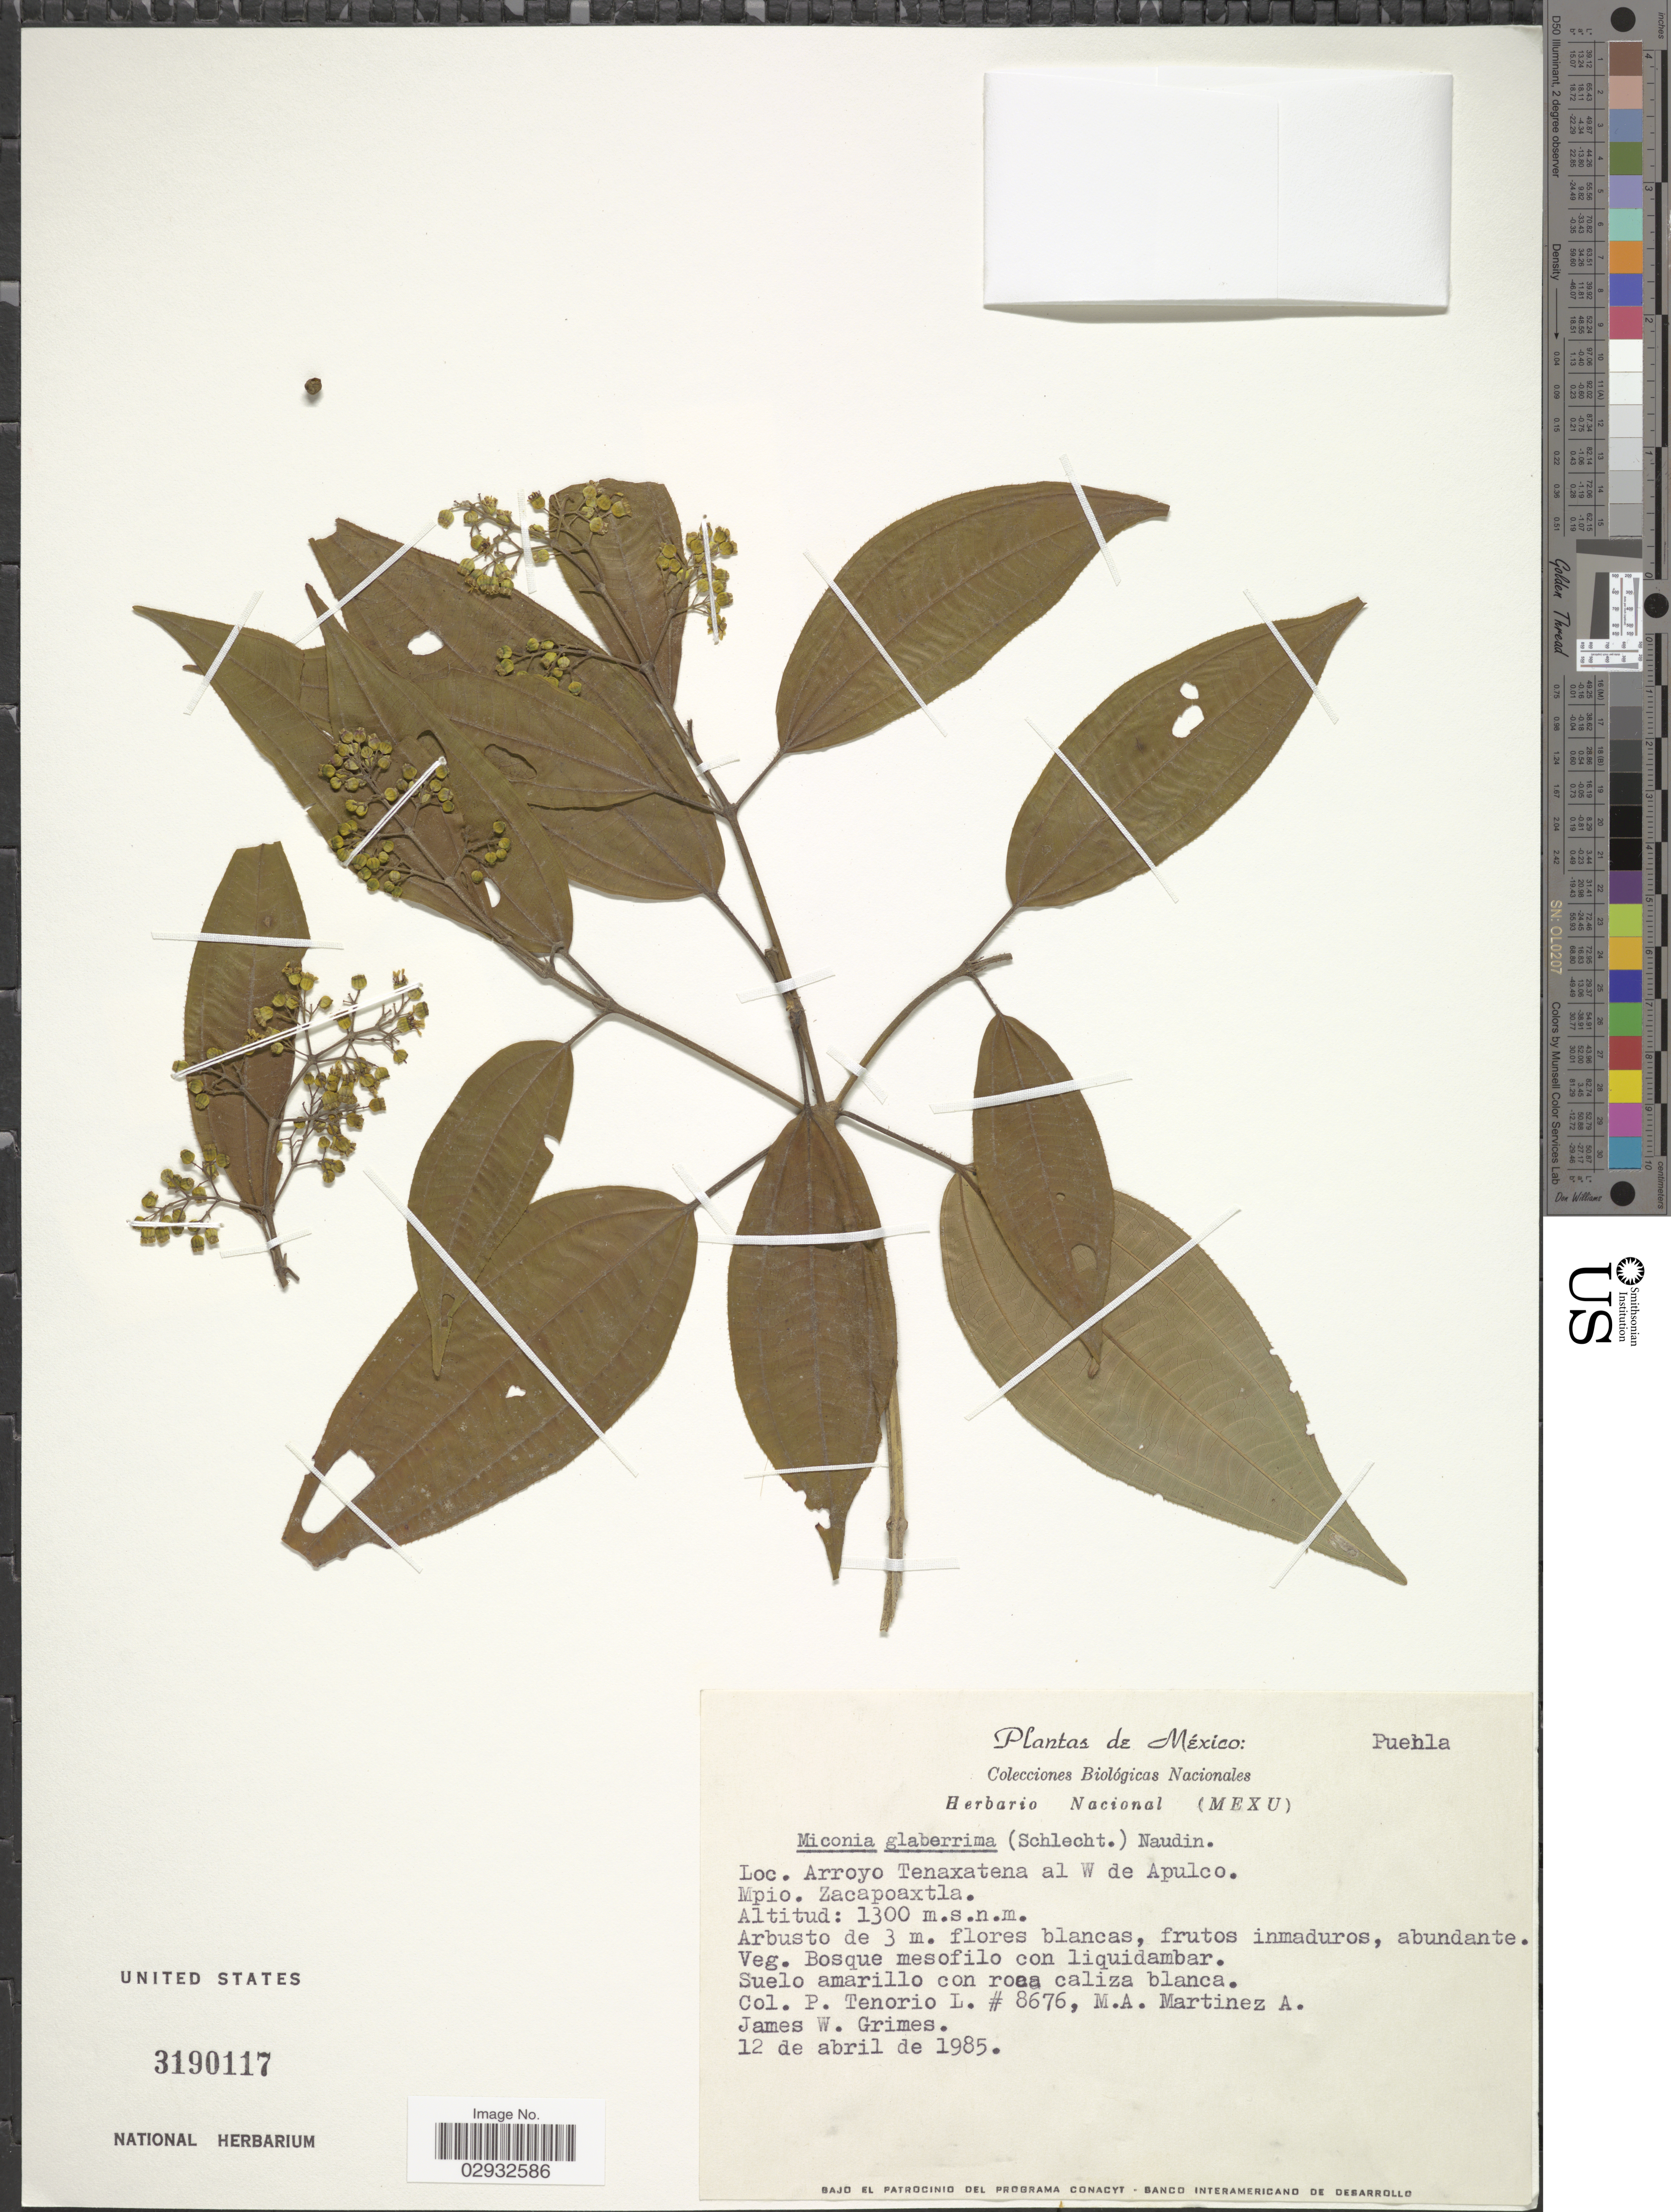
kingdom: Plantae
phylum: Tracheophyta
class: Magnoliopsida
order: Myrtales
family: Melastomataceae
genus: Miconia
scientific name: Miconia glaberrima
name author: (Schltdl.) Naudin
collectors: P. Tenorio L., M. A. Martínez Alfaro & J. W. Grimes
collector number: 8676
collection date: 1985-04-12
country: Mexico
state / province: Puebla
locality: Arroyo Tenaxatena al W de Apulco. Mpio. Zacapoaxtla.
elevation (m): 1300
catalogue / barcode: US 3190117